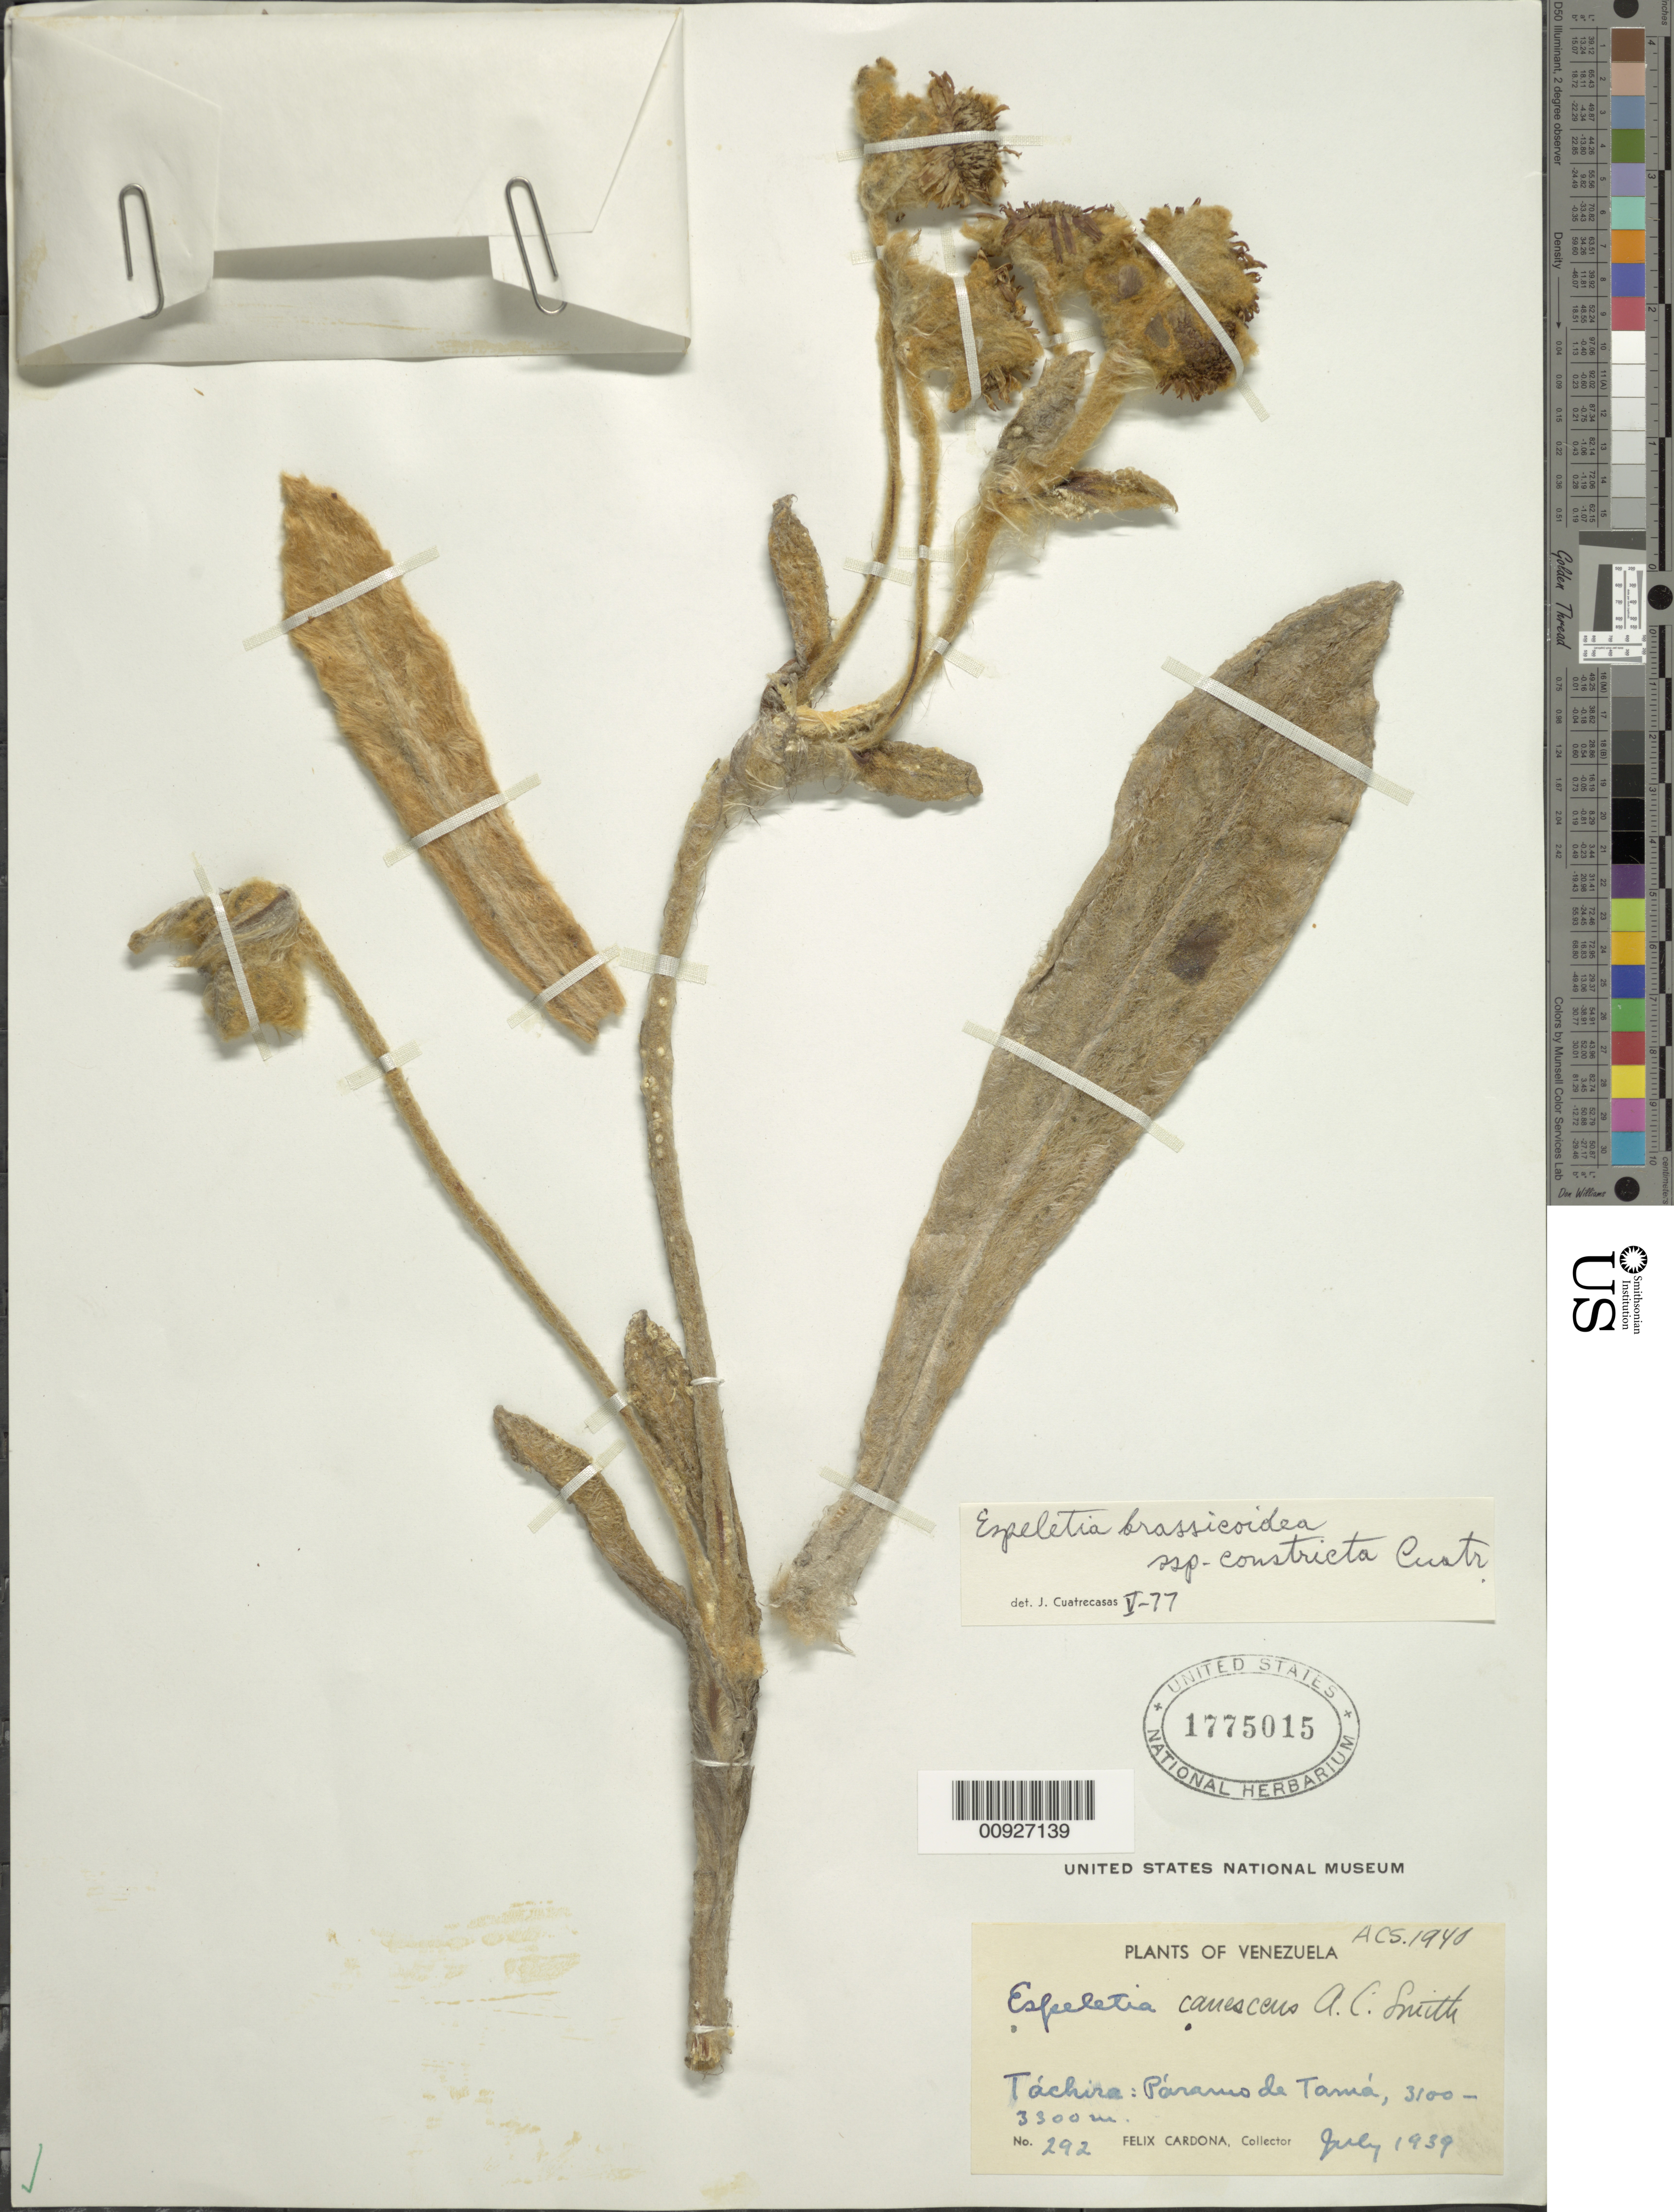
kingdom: Plantae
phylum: Tracheophyta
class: Magnoliopsida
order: Asterales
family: Asteraceae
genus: Espeletia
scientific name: Espeletia brassicoidea f. constricta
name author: Cuatrec.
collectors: F. Cardona Puig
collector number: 292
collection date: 1939-07-01/1939-07-31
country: Venezuela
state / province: Táchira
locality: Páramo de Tamá.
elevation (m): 3100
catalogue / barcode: US 1775015